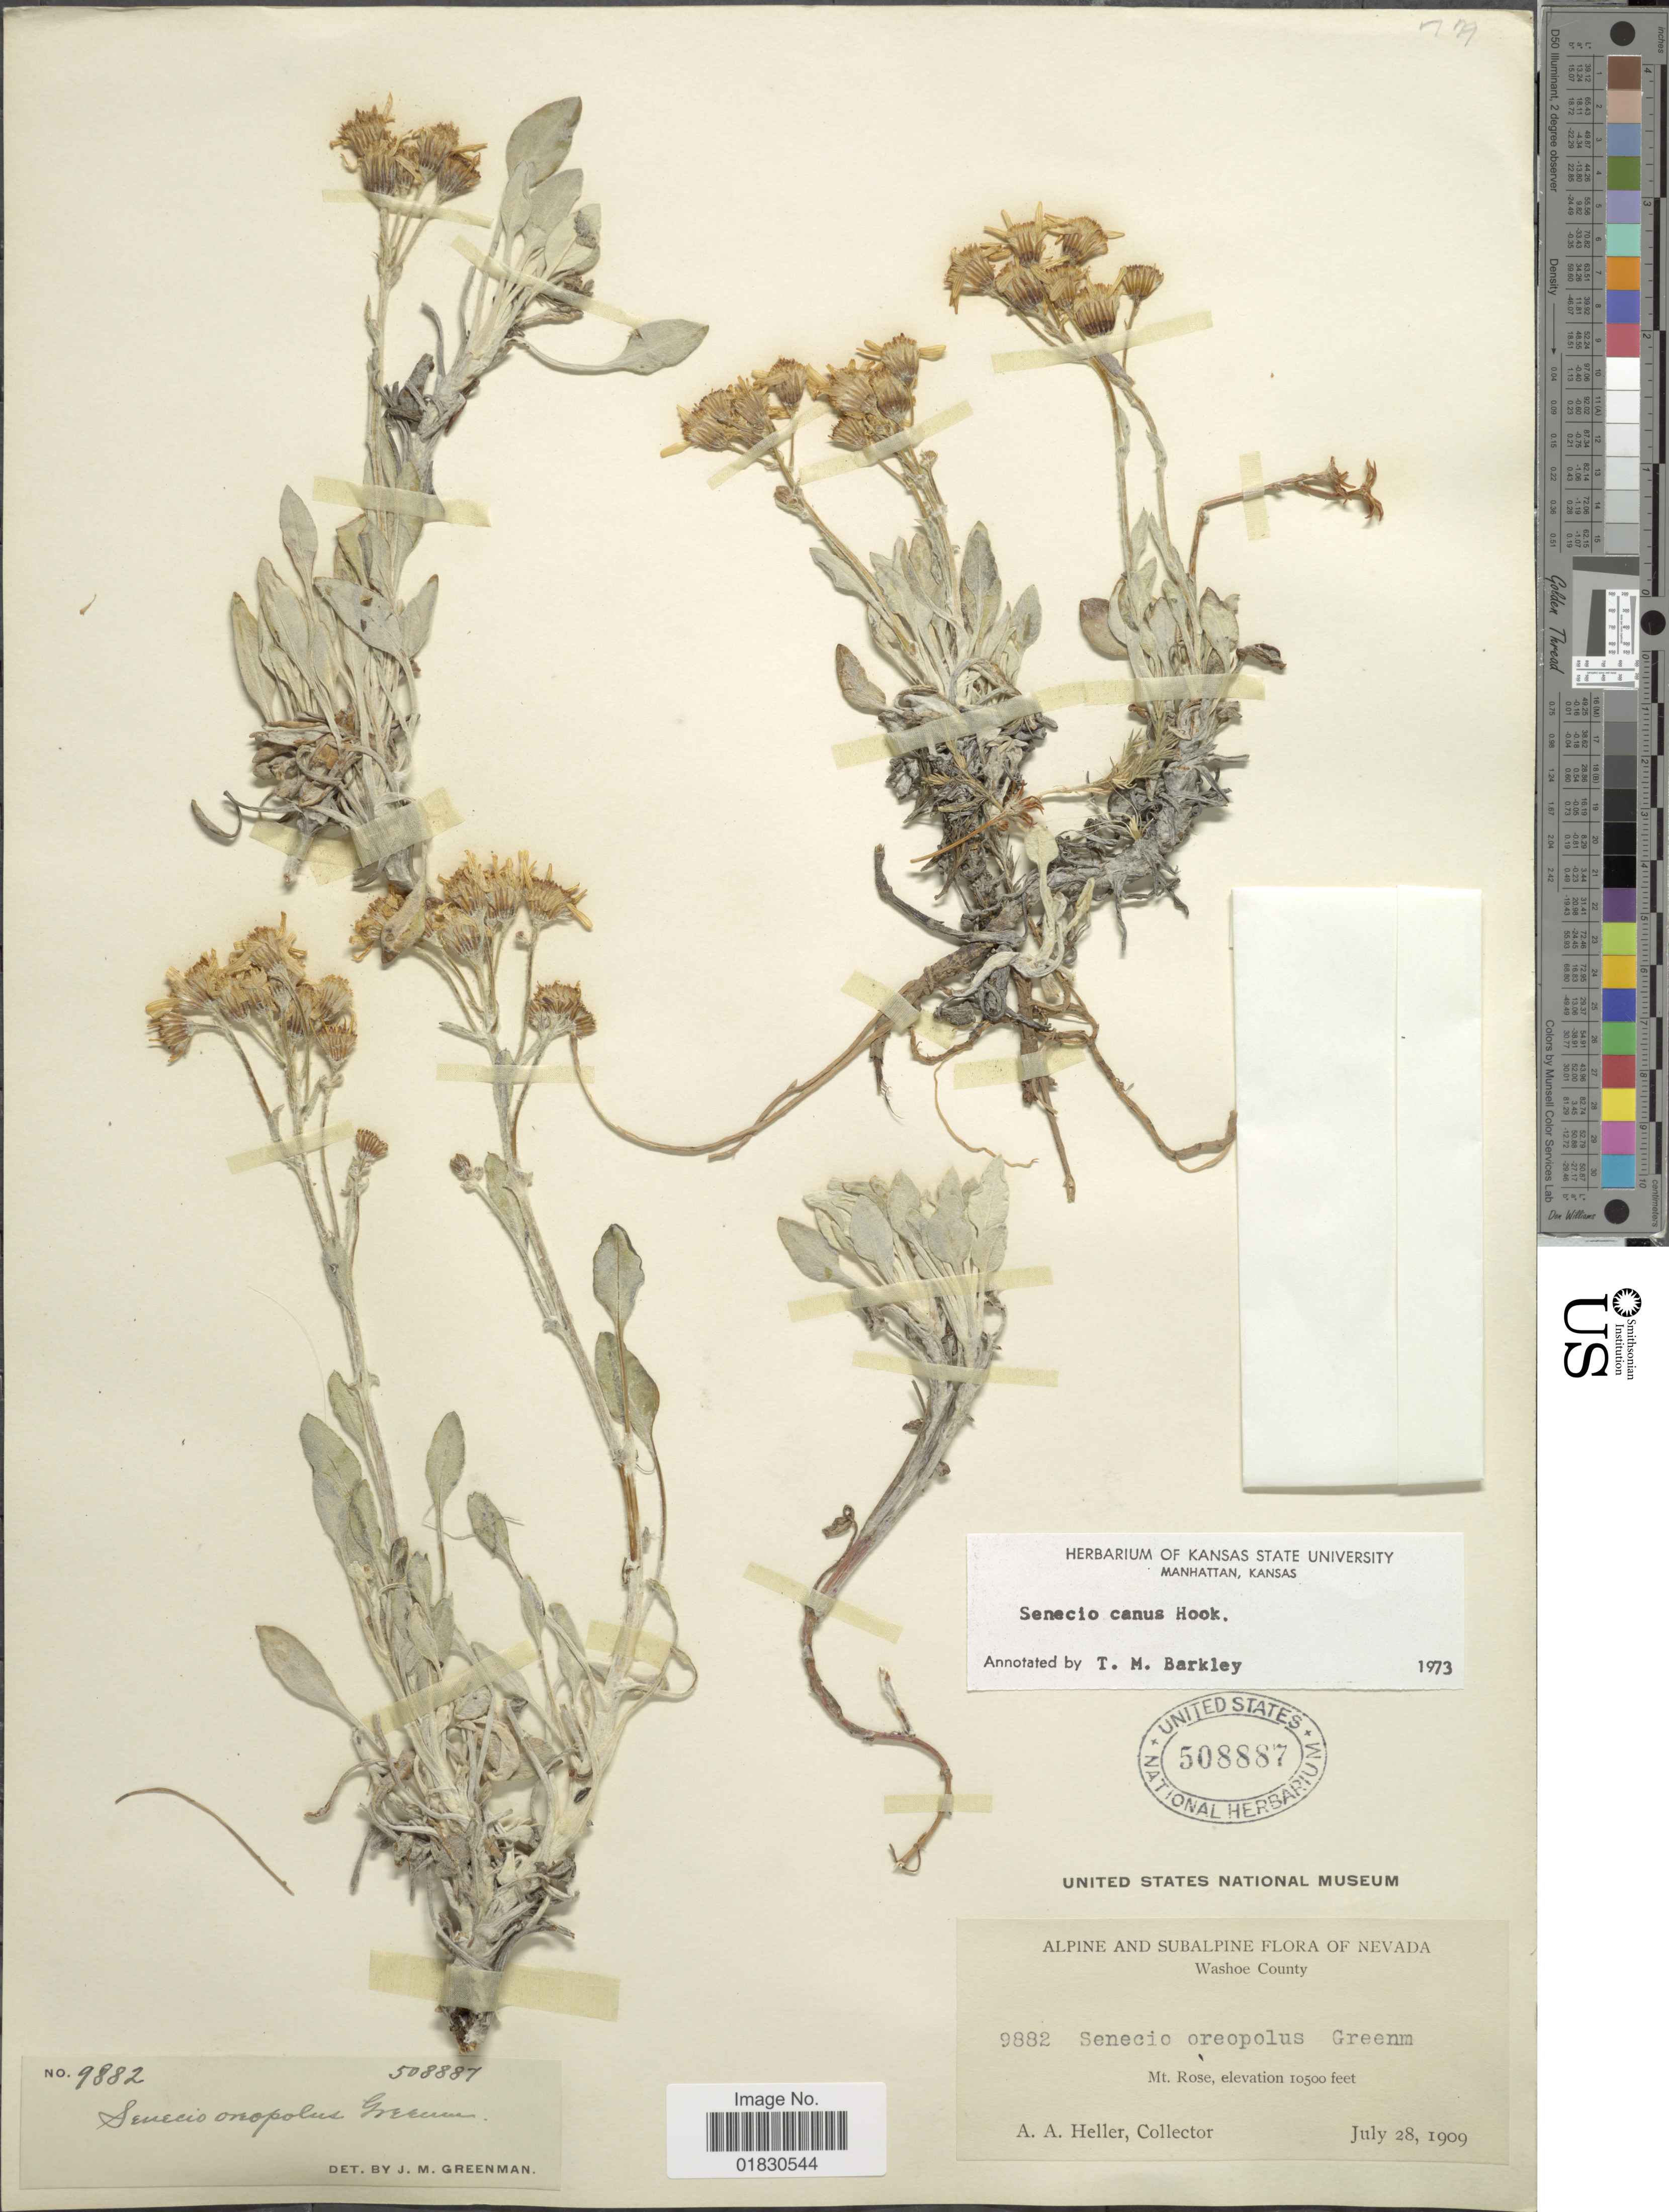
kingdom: Plantae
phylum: Tracheophyta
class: Magnoliopsida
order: Asterales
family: Asteraceae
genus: Packera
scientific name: Packera cana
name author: (Hook.) W.A. Weber & Á. Löve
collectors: A. A. Heller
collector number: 9882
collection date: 1909-07-28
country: United States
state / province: Nevada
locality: Alpine and Subalpine, Washoe County, Mt, Rose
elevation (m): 3200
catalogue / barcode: US 508887